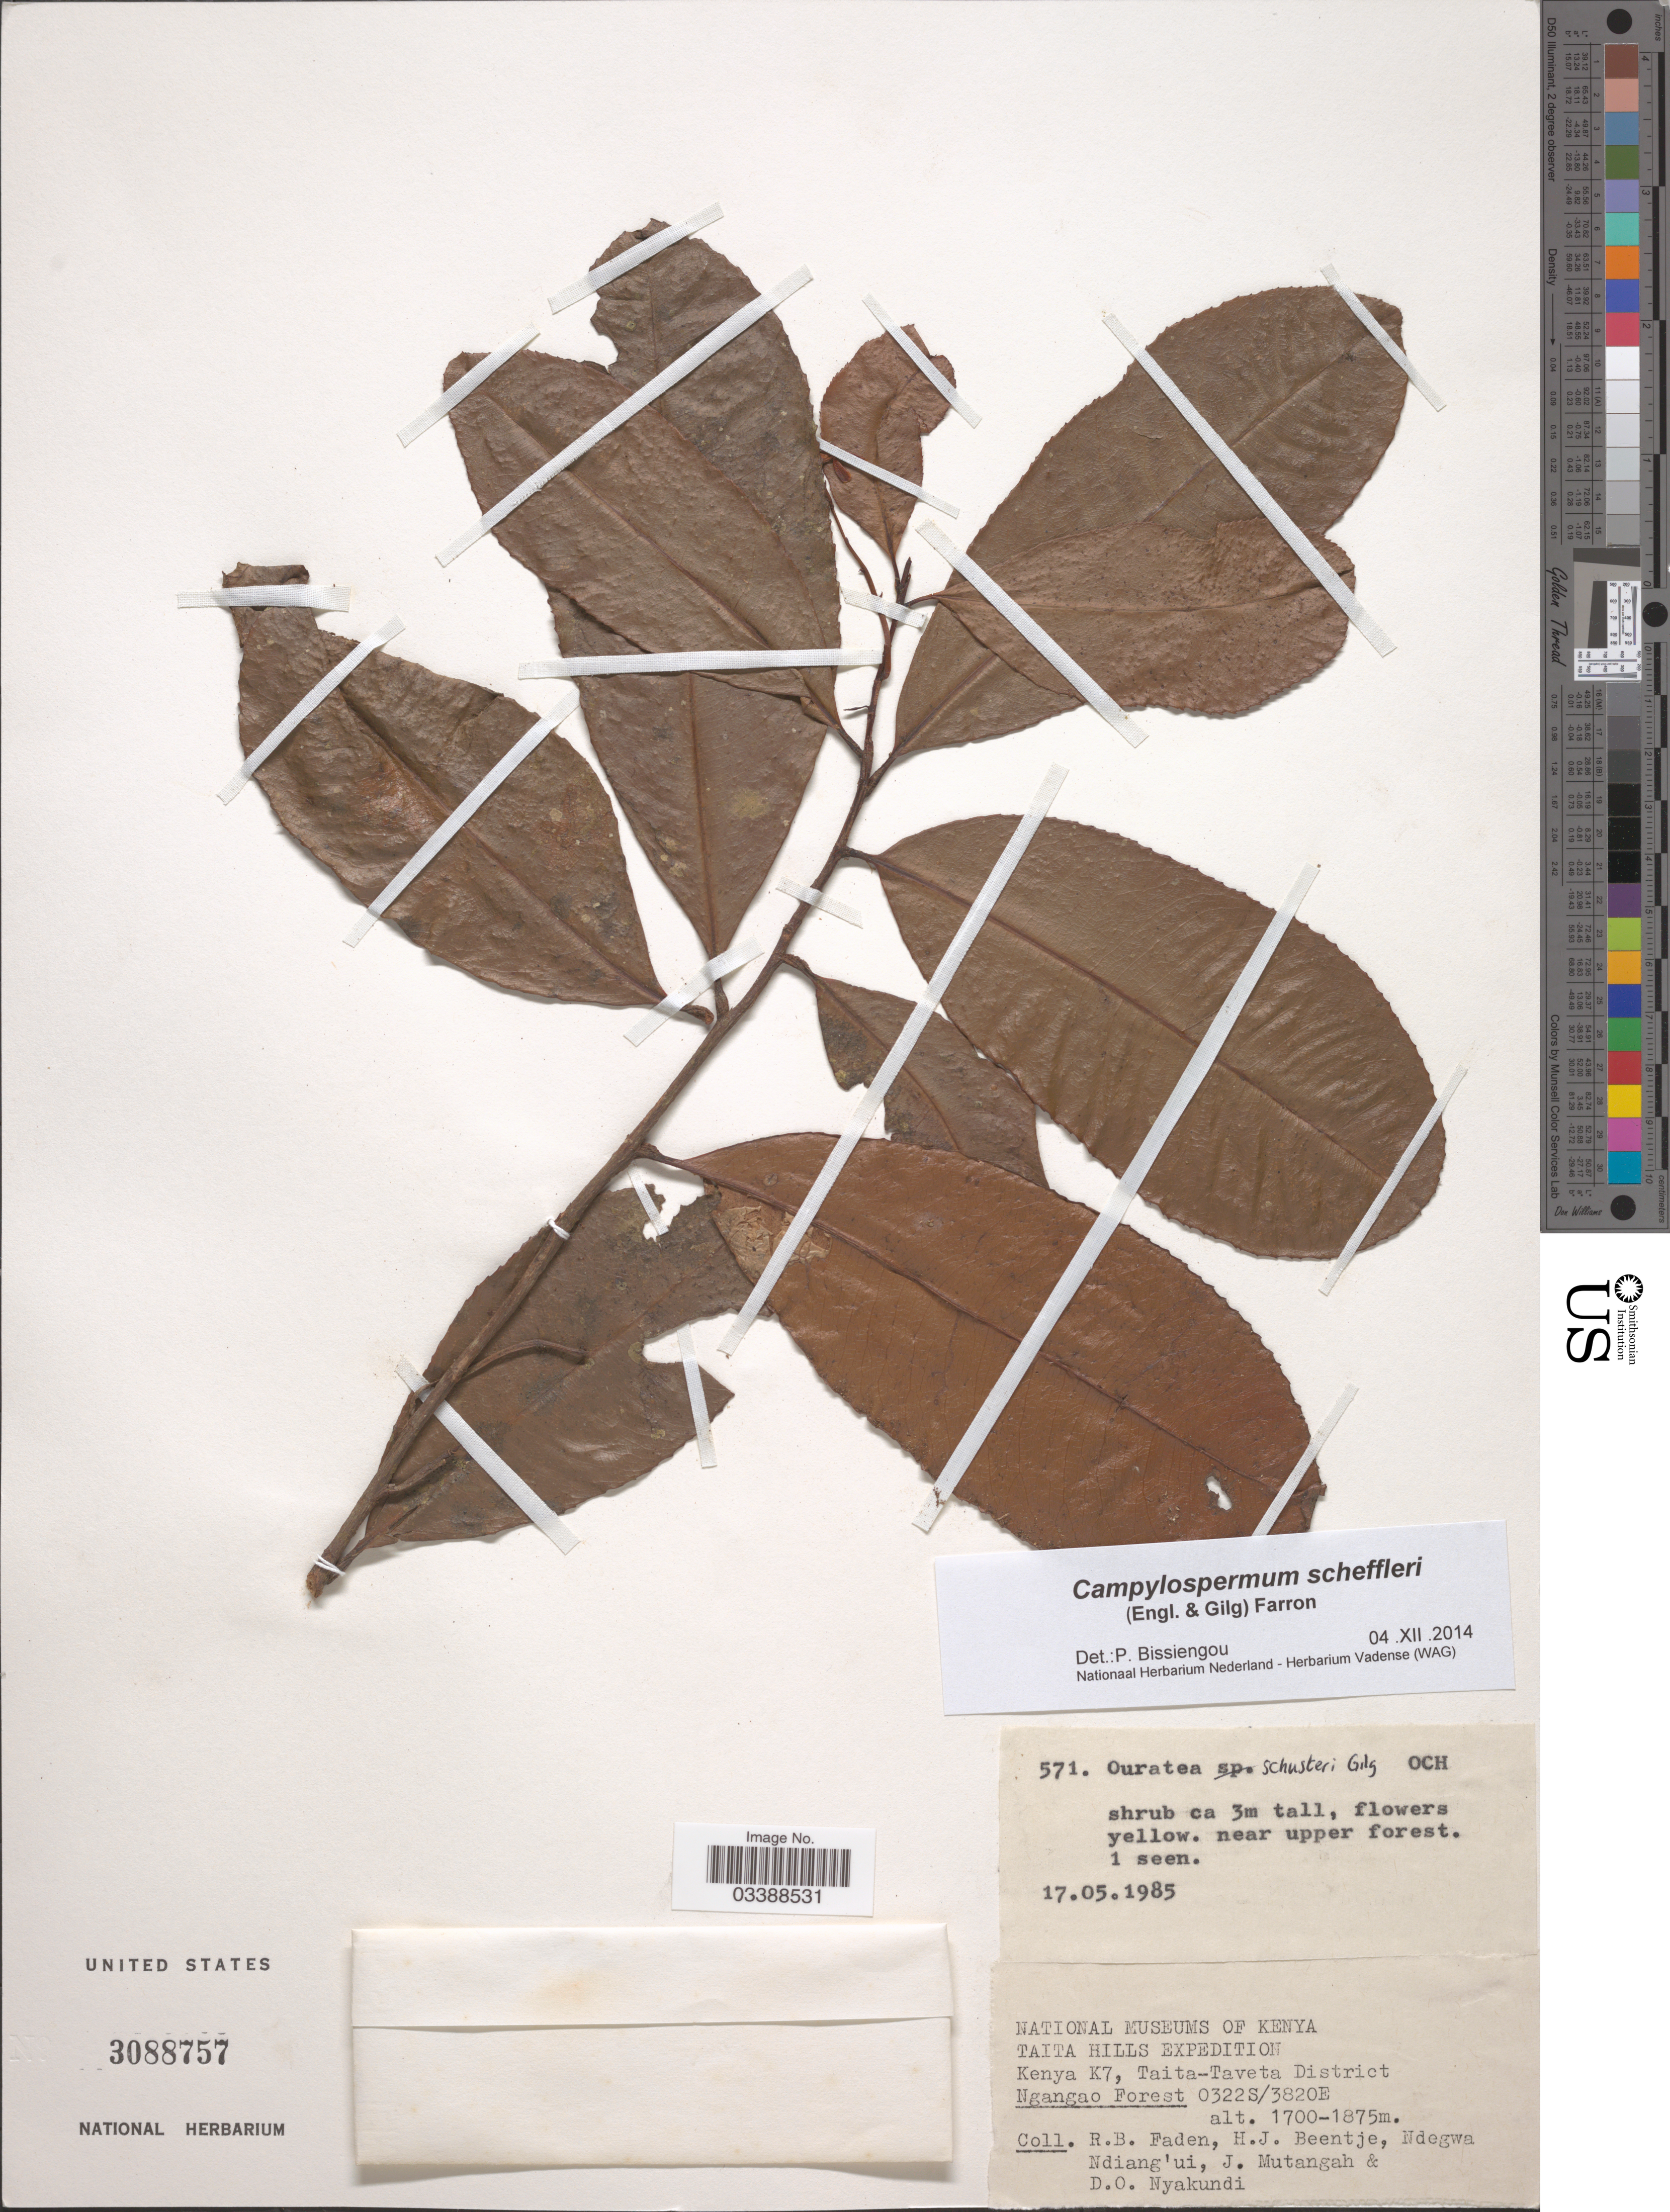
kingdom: Plantae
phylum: Tracheophyta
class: Magnoliopsida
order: Malpighiales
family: Ochnaceae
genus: Campylospermum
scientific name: Campylospermum scheffleri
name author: (Engl. & Gilg) Farron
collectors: R. B. Faden, H. J. Beentje, Ndegwa Ndiang'ui, J. Mutangah & D. Nyakundi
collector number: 571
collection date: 1985-05-17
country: Kenya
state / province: Taita Taveta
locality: Taita-Taveta District. Ngangao Forest.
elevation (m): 1700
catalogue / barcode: US 3088757